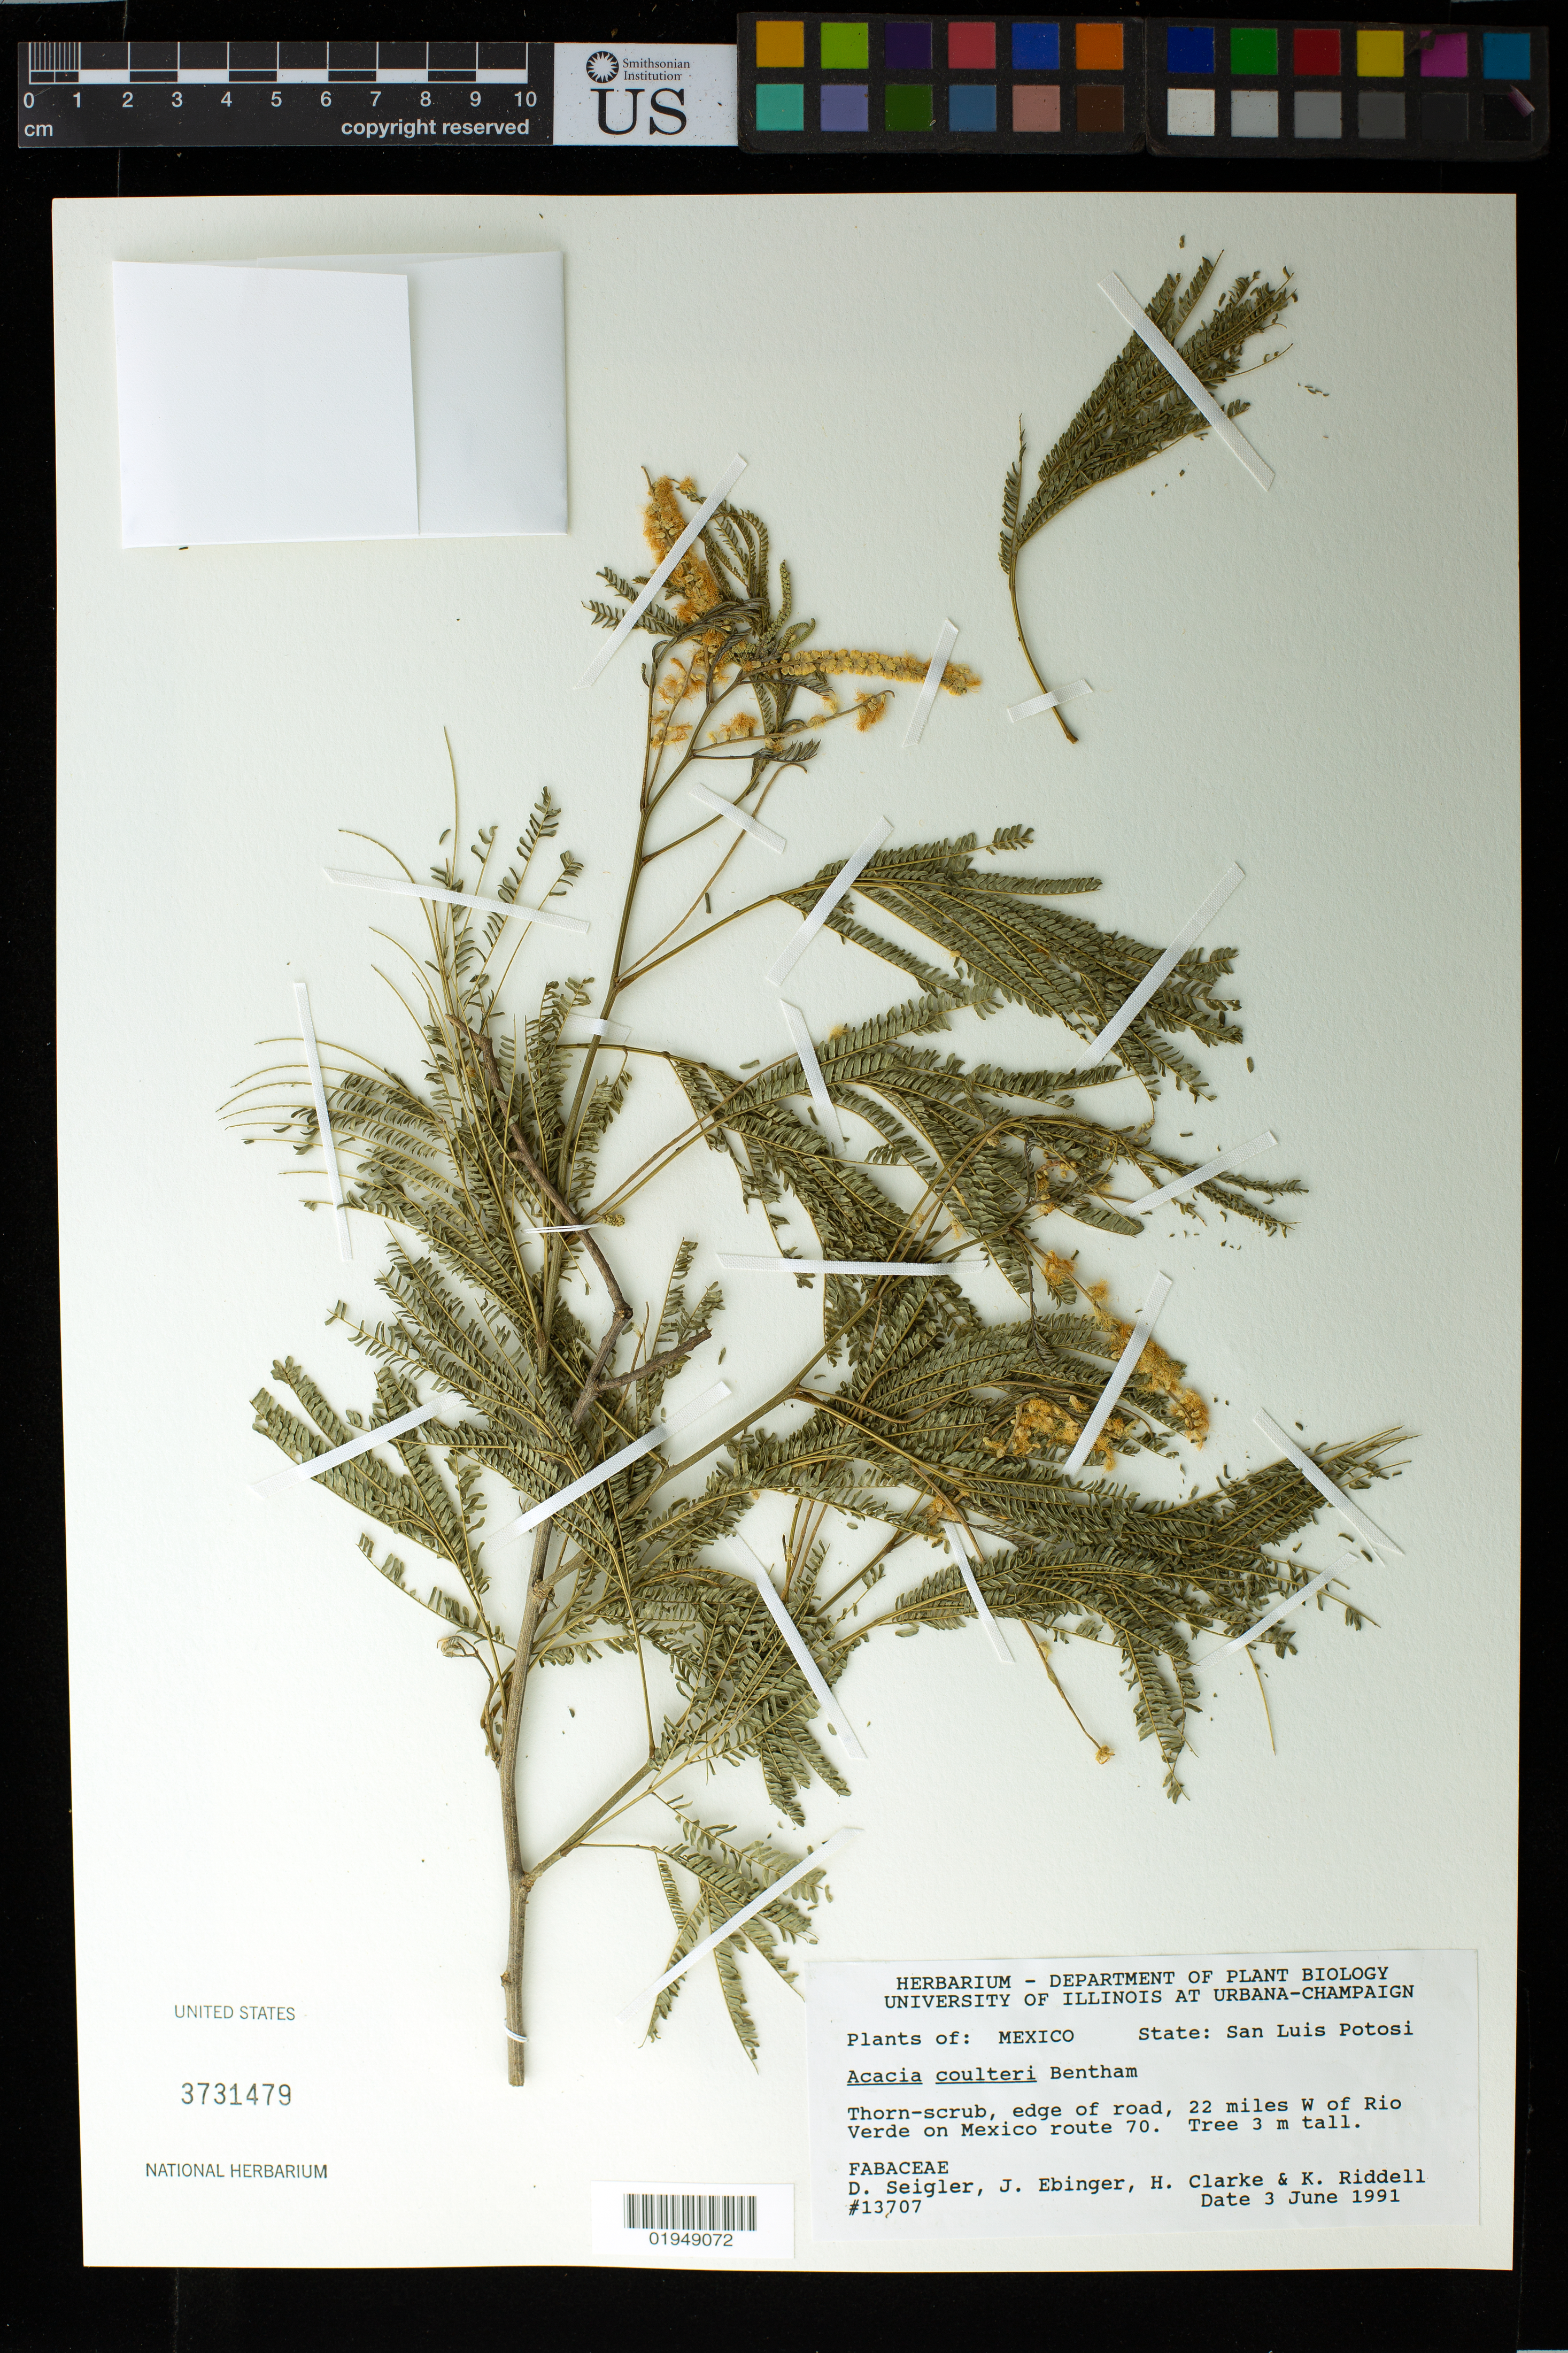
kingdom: Plantae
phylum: Tracheophyta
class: Magnoliopsida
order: Fabales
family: Fabaceae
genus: Mariosousa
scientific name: Mariosousa coulteri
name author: (Benth.) Seigler & Ebinger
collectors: D. Seigler, J. Ebinger, K. Clarke & Riddell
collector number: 13707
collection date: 1991-06-03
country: Mexico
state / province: San Luis Potosí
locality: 22 miles W of Rio Verde on Mexico route 70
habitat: Thorn-scrub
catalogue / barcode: US 3731479